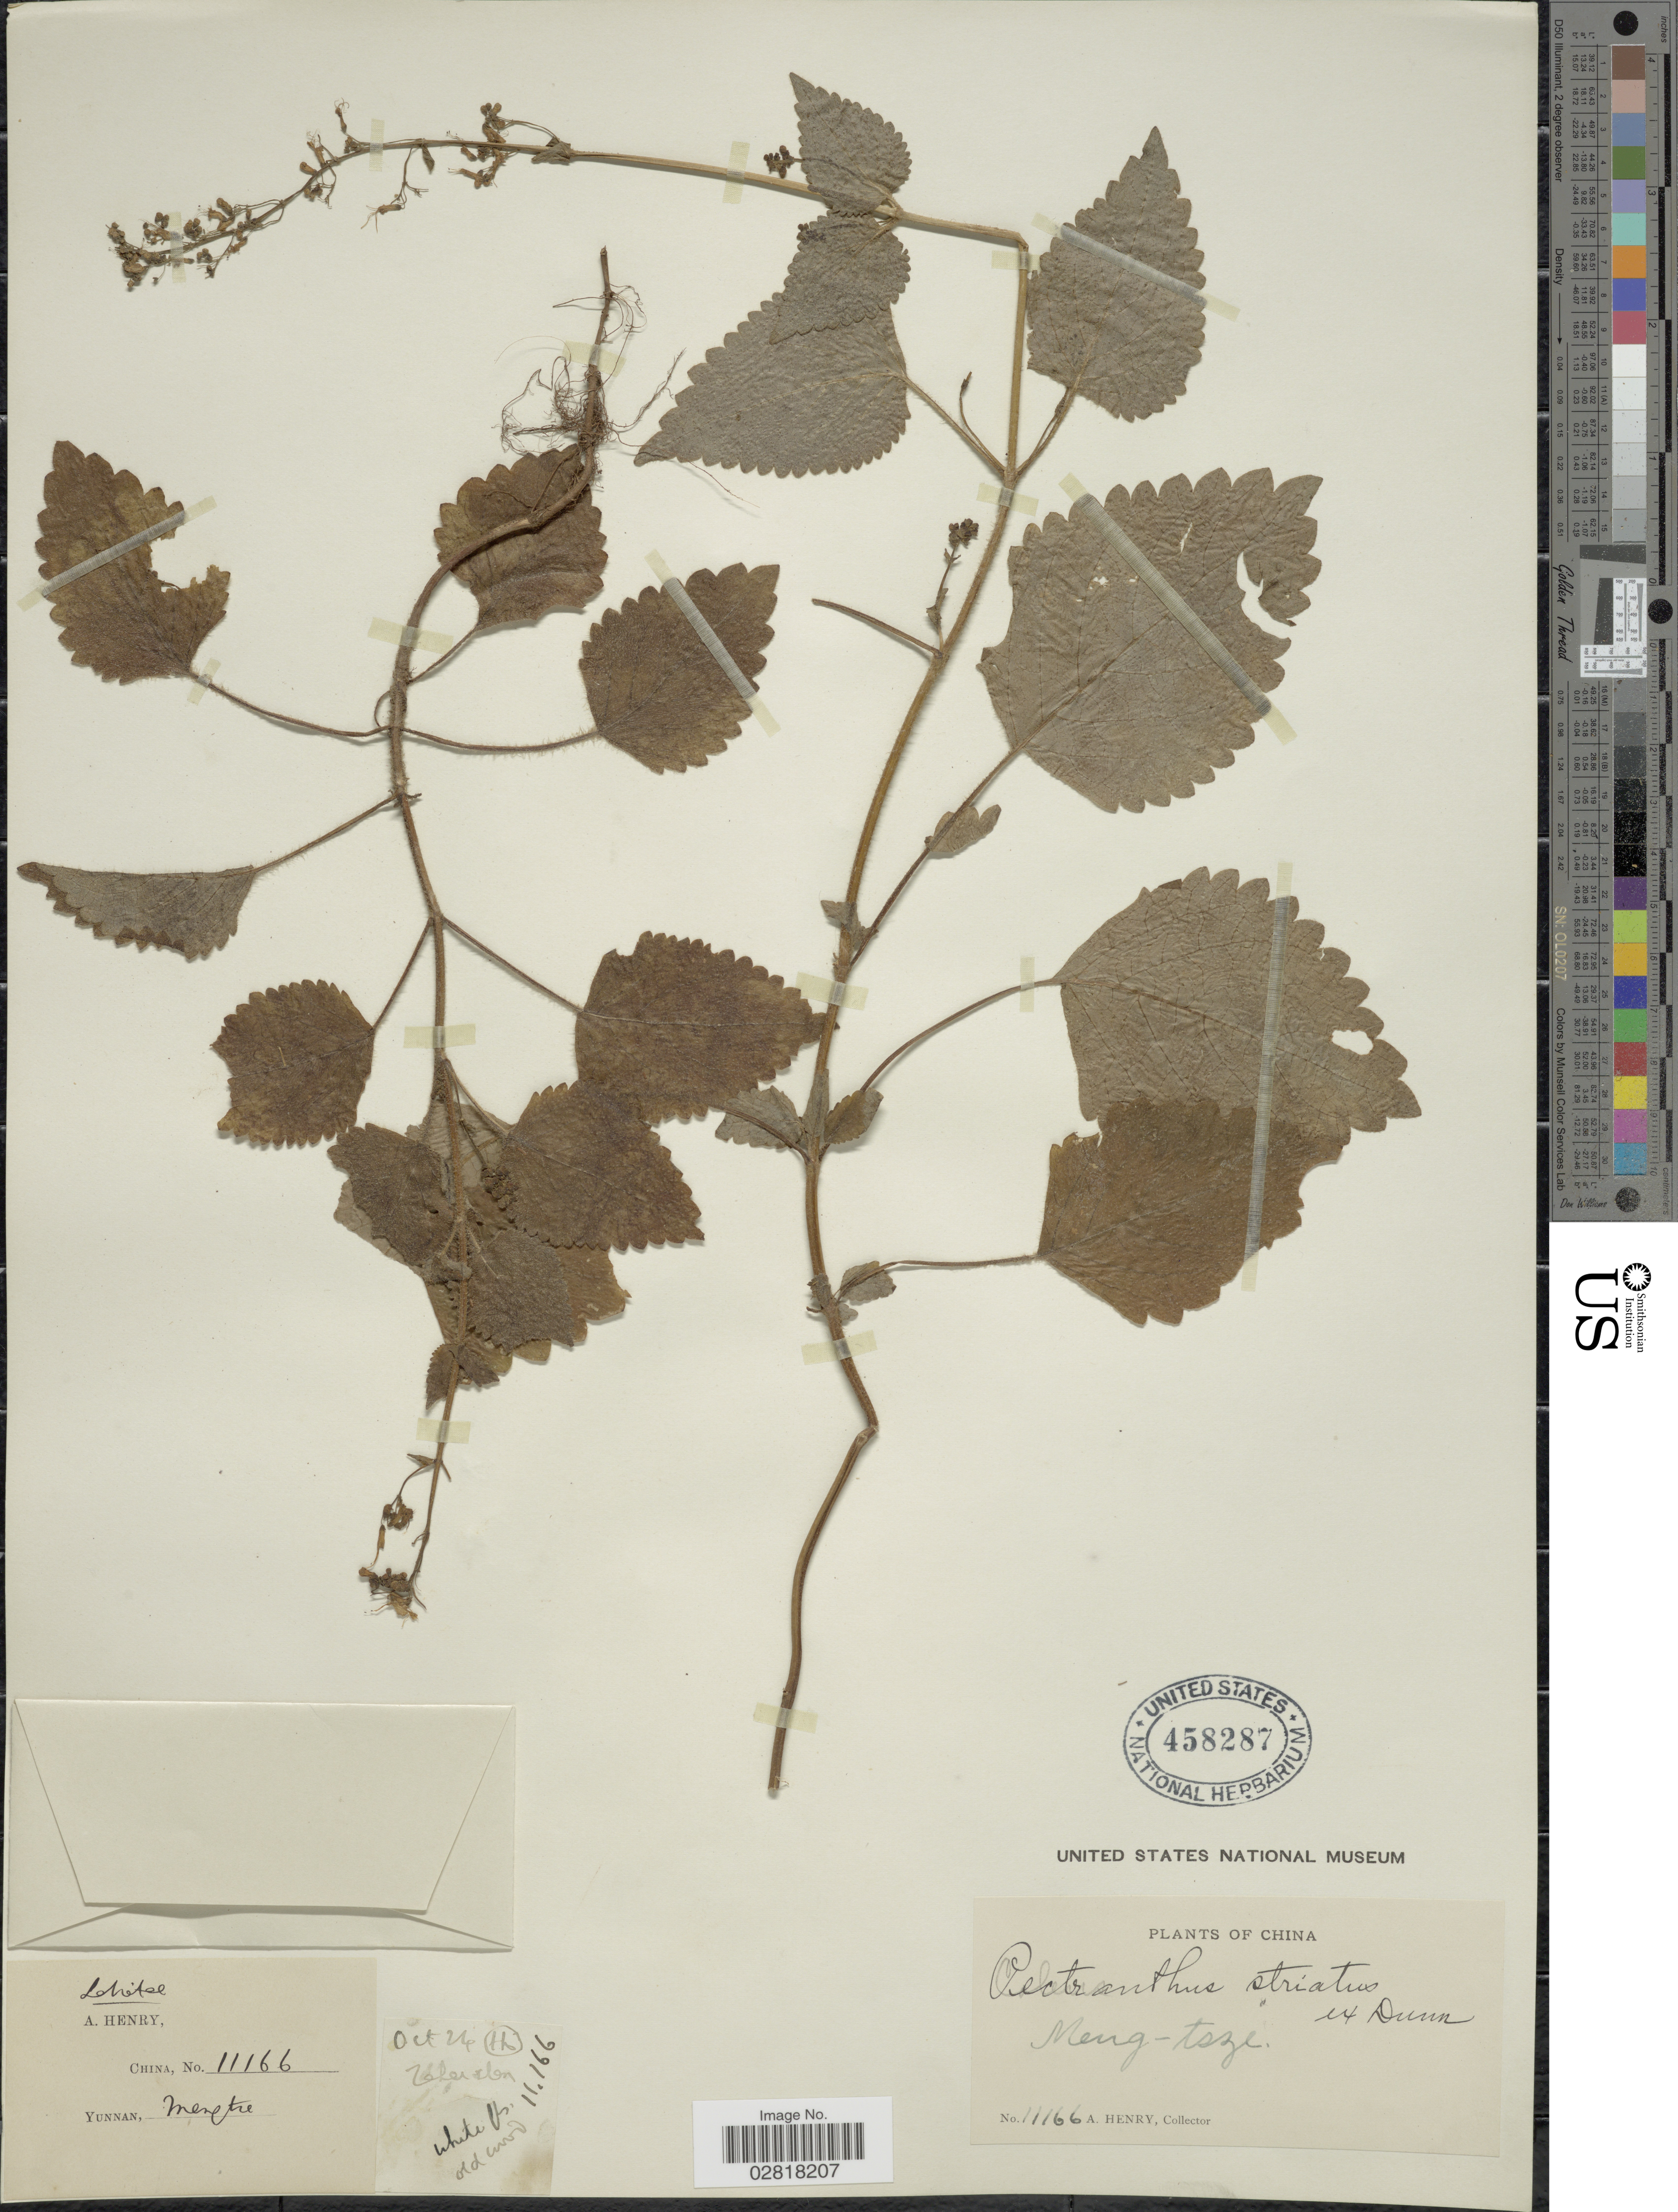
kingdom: Plantae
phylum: Tracheophyta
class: Magnoliopsida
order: Lamiales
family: Lamiaceae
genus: Plectranthus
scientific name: Plectranthus striatus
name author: Benth.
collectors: A. Henry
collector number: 11166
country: China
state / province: Yunnan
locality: Mengtze.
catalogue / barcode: US 458287